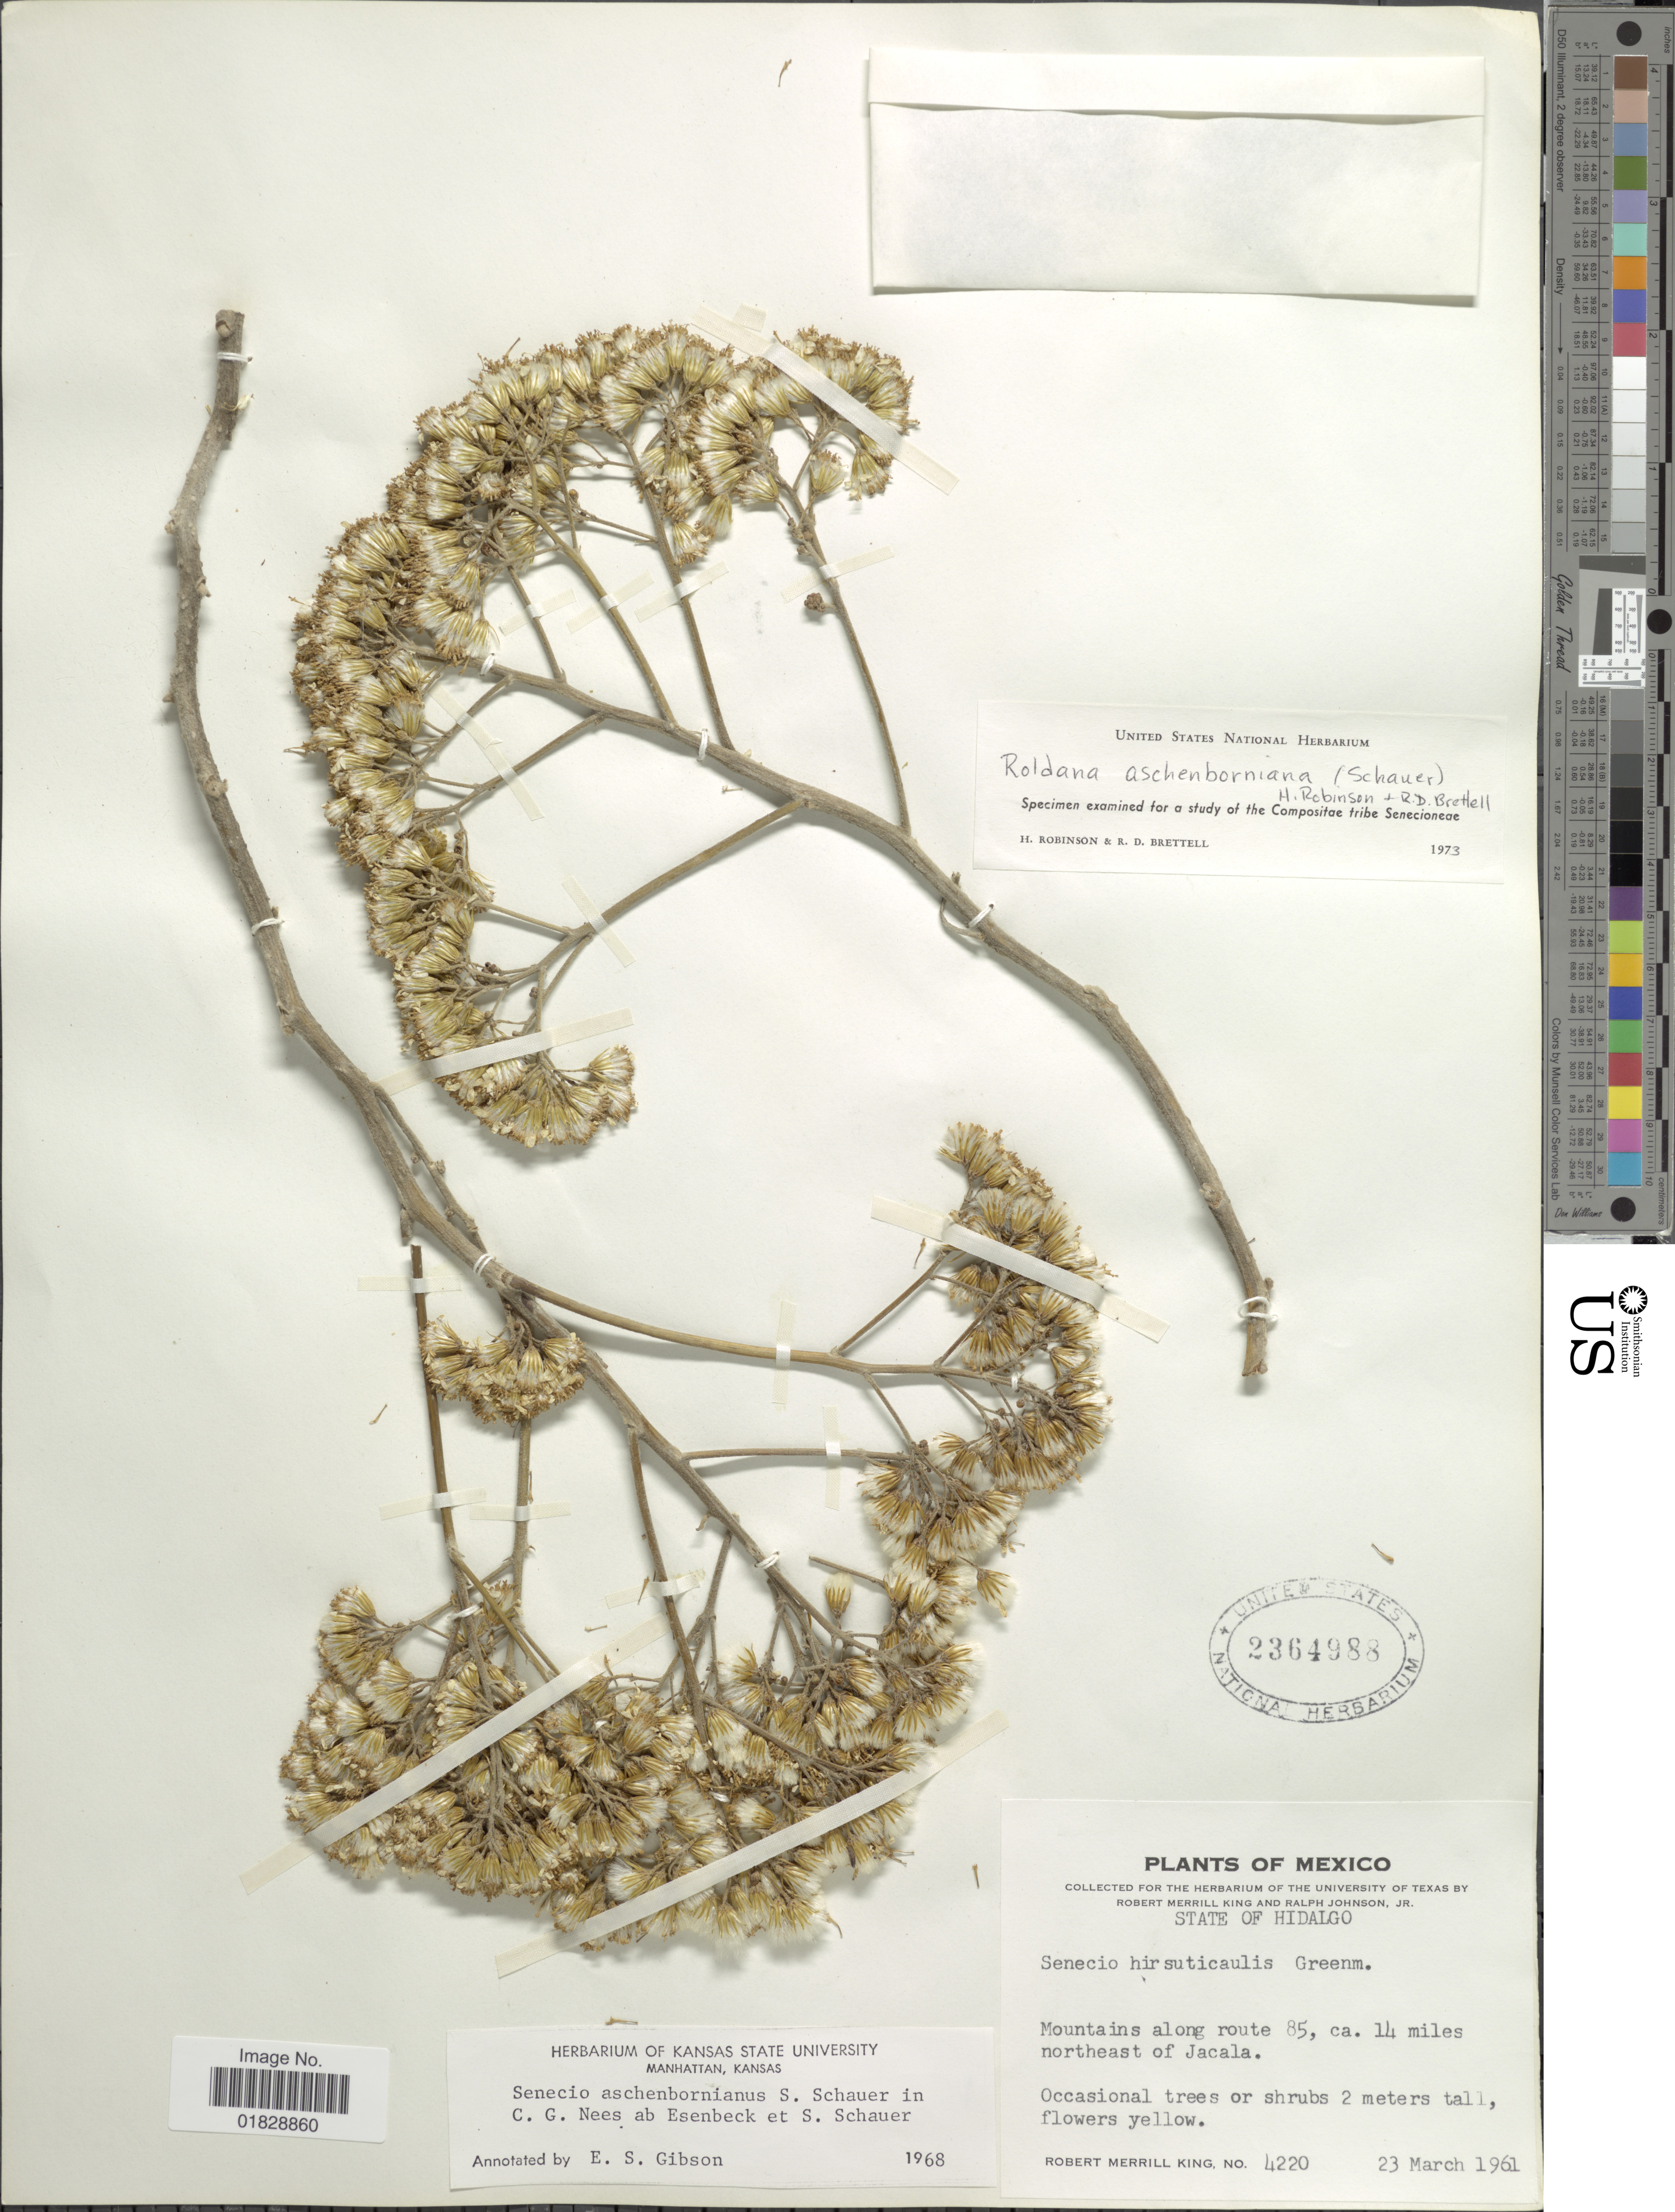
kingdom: Plantae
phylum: Tracheophyta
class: Magnoliopsida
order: Asterales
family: Asteraceae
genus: Roldana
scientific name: Roldana aschenborniana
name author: (S. Schauer) H. Rob. & Brettell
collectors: R. M. King & R. Johnson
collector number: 4220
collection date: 1961-03-23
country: Mexico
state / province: Hidalgo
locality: State of Hidalgo. Mountains along route 85, ca. 14 miles northeast of Jacala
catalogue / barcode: US 2364988